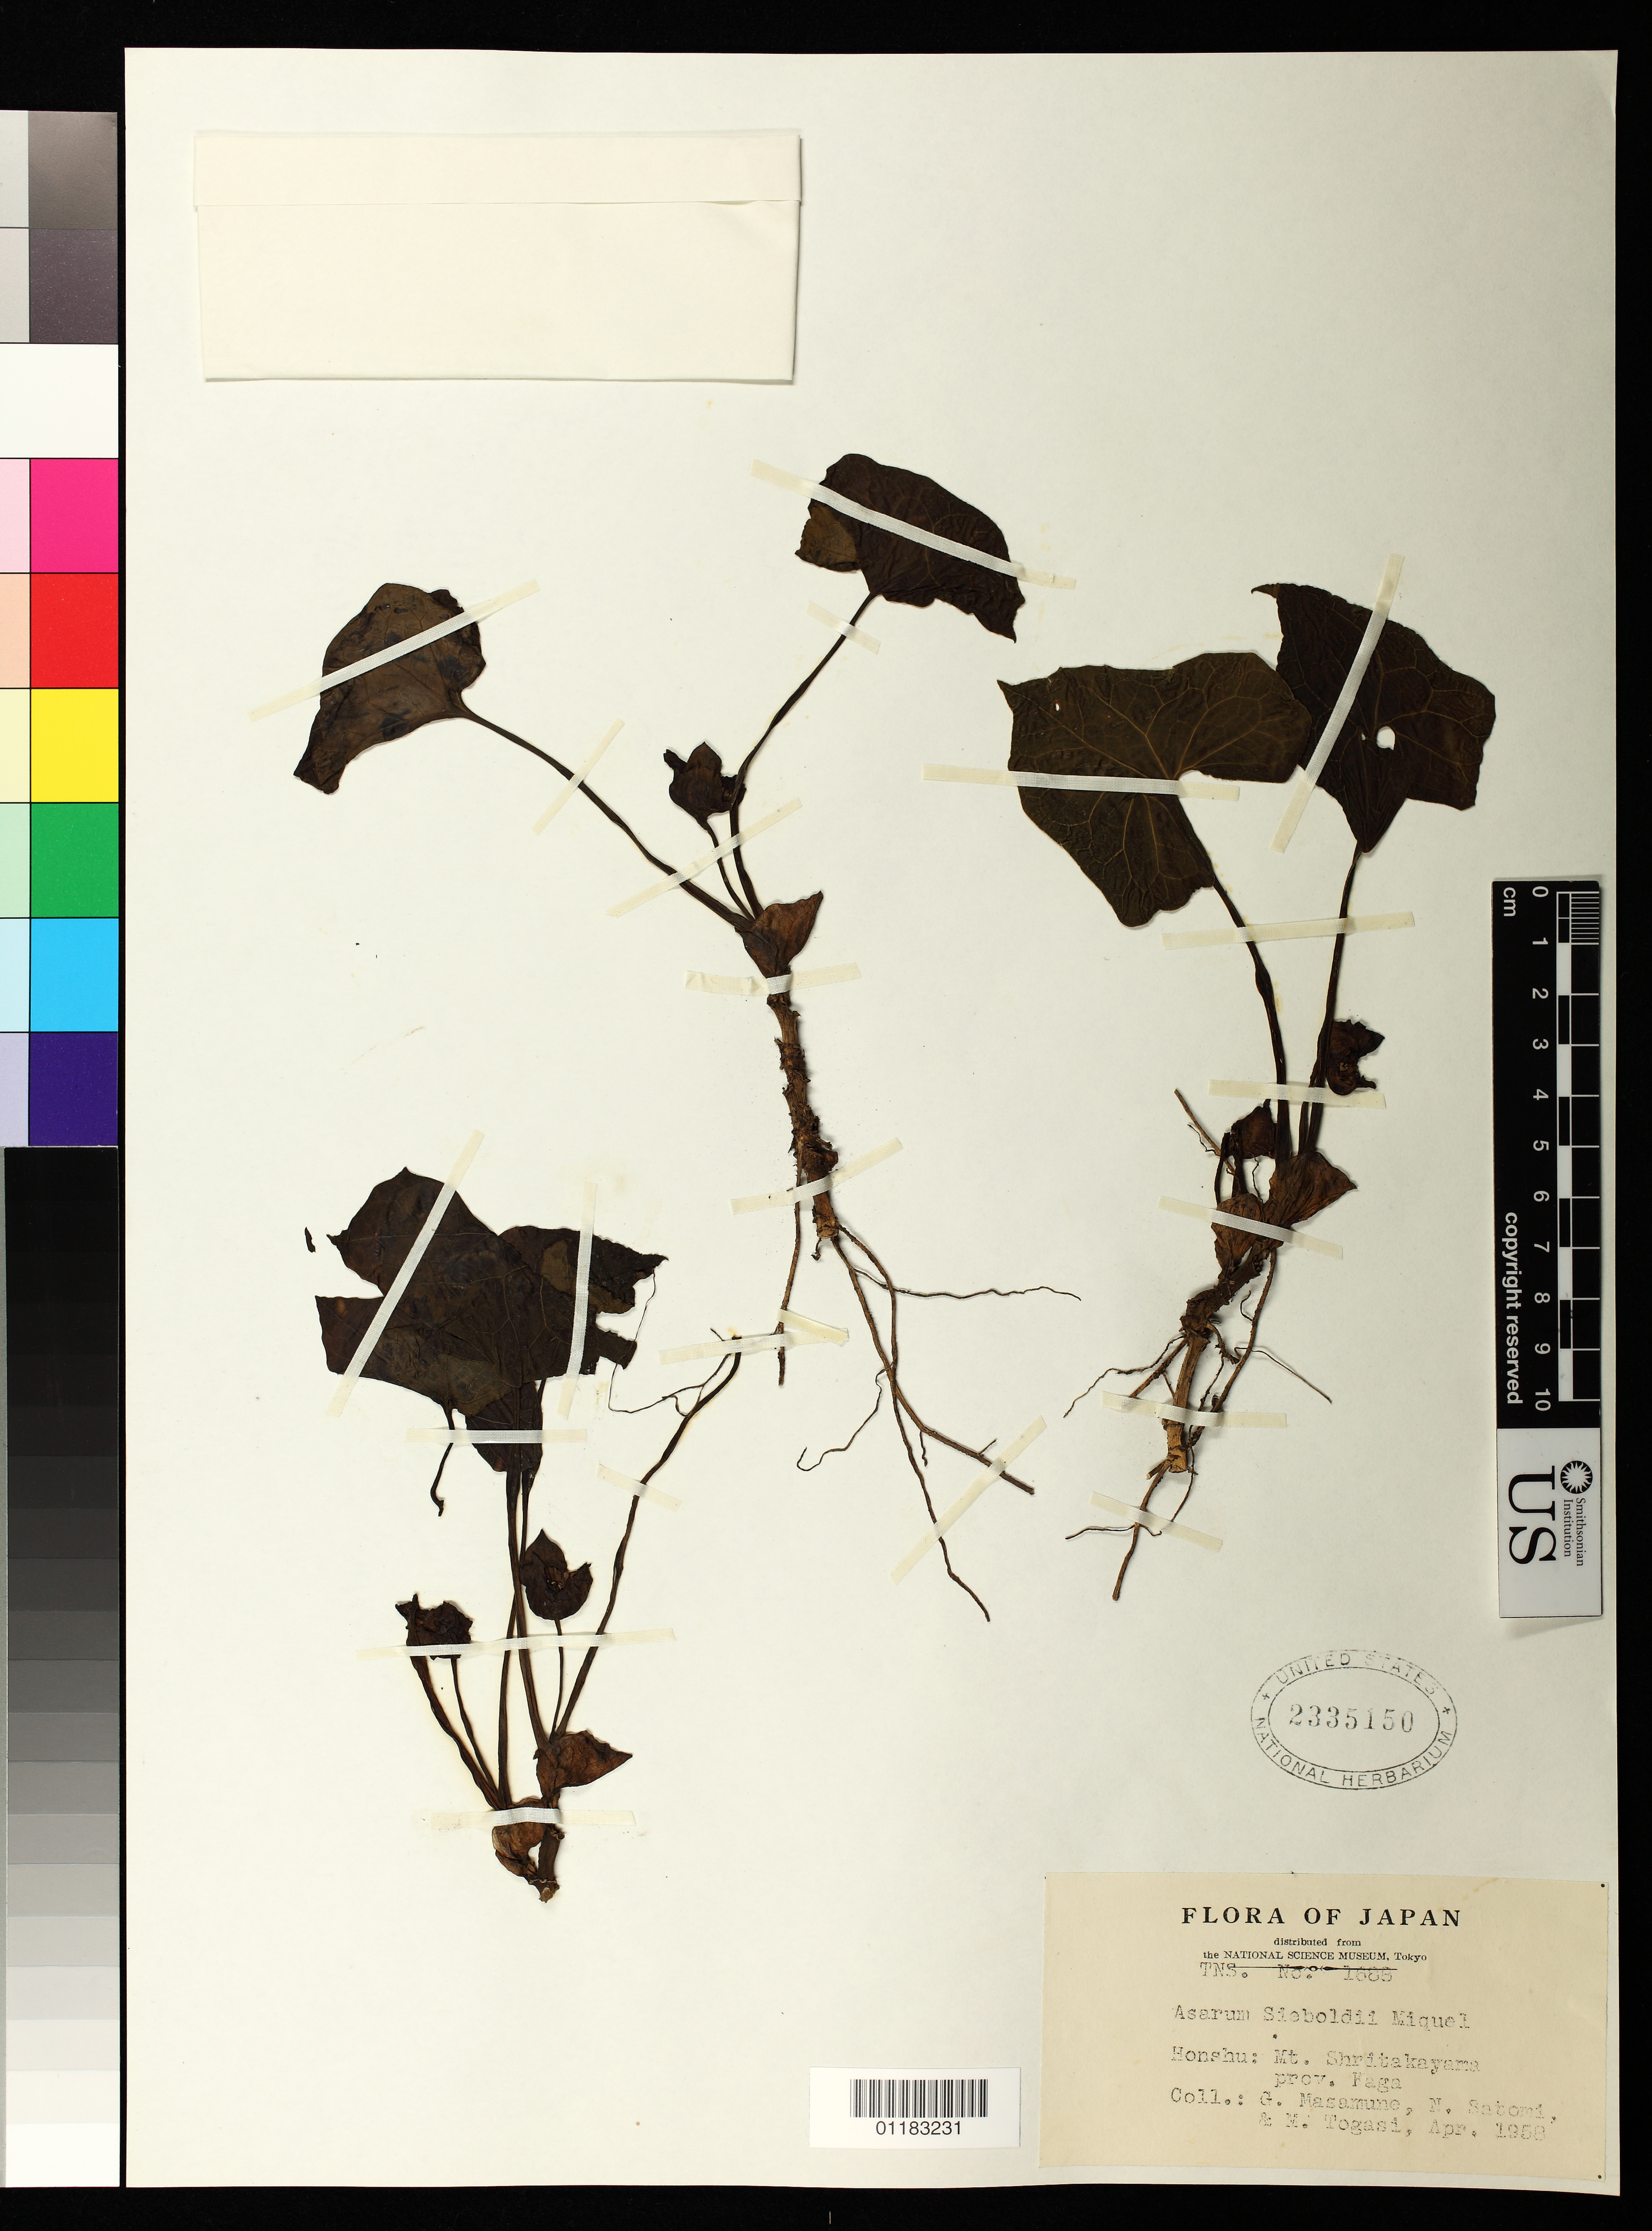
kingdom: Plantae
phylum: Tracheophyta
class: Magnoliopsida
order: Piperales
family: Aristolochiaceae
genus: Asarum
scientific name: Asarum sieboldii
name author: Miq.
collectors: G. Masamune, N. Satomi & M. Togasi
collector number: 1688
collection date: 1958-04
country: Japan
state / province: Isikawa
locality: Honshu: Mt. Shritakayama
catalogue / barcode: US 2335150